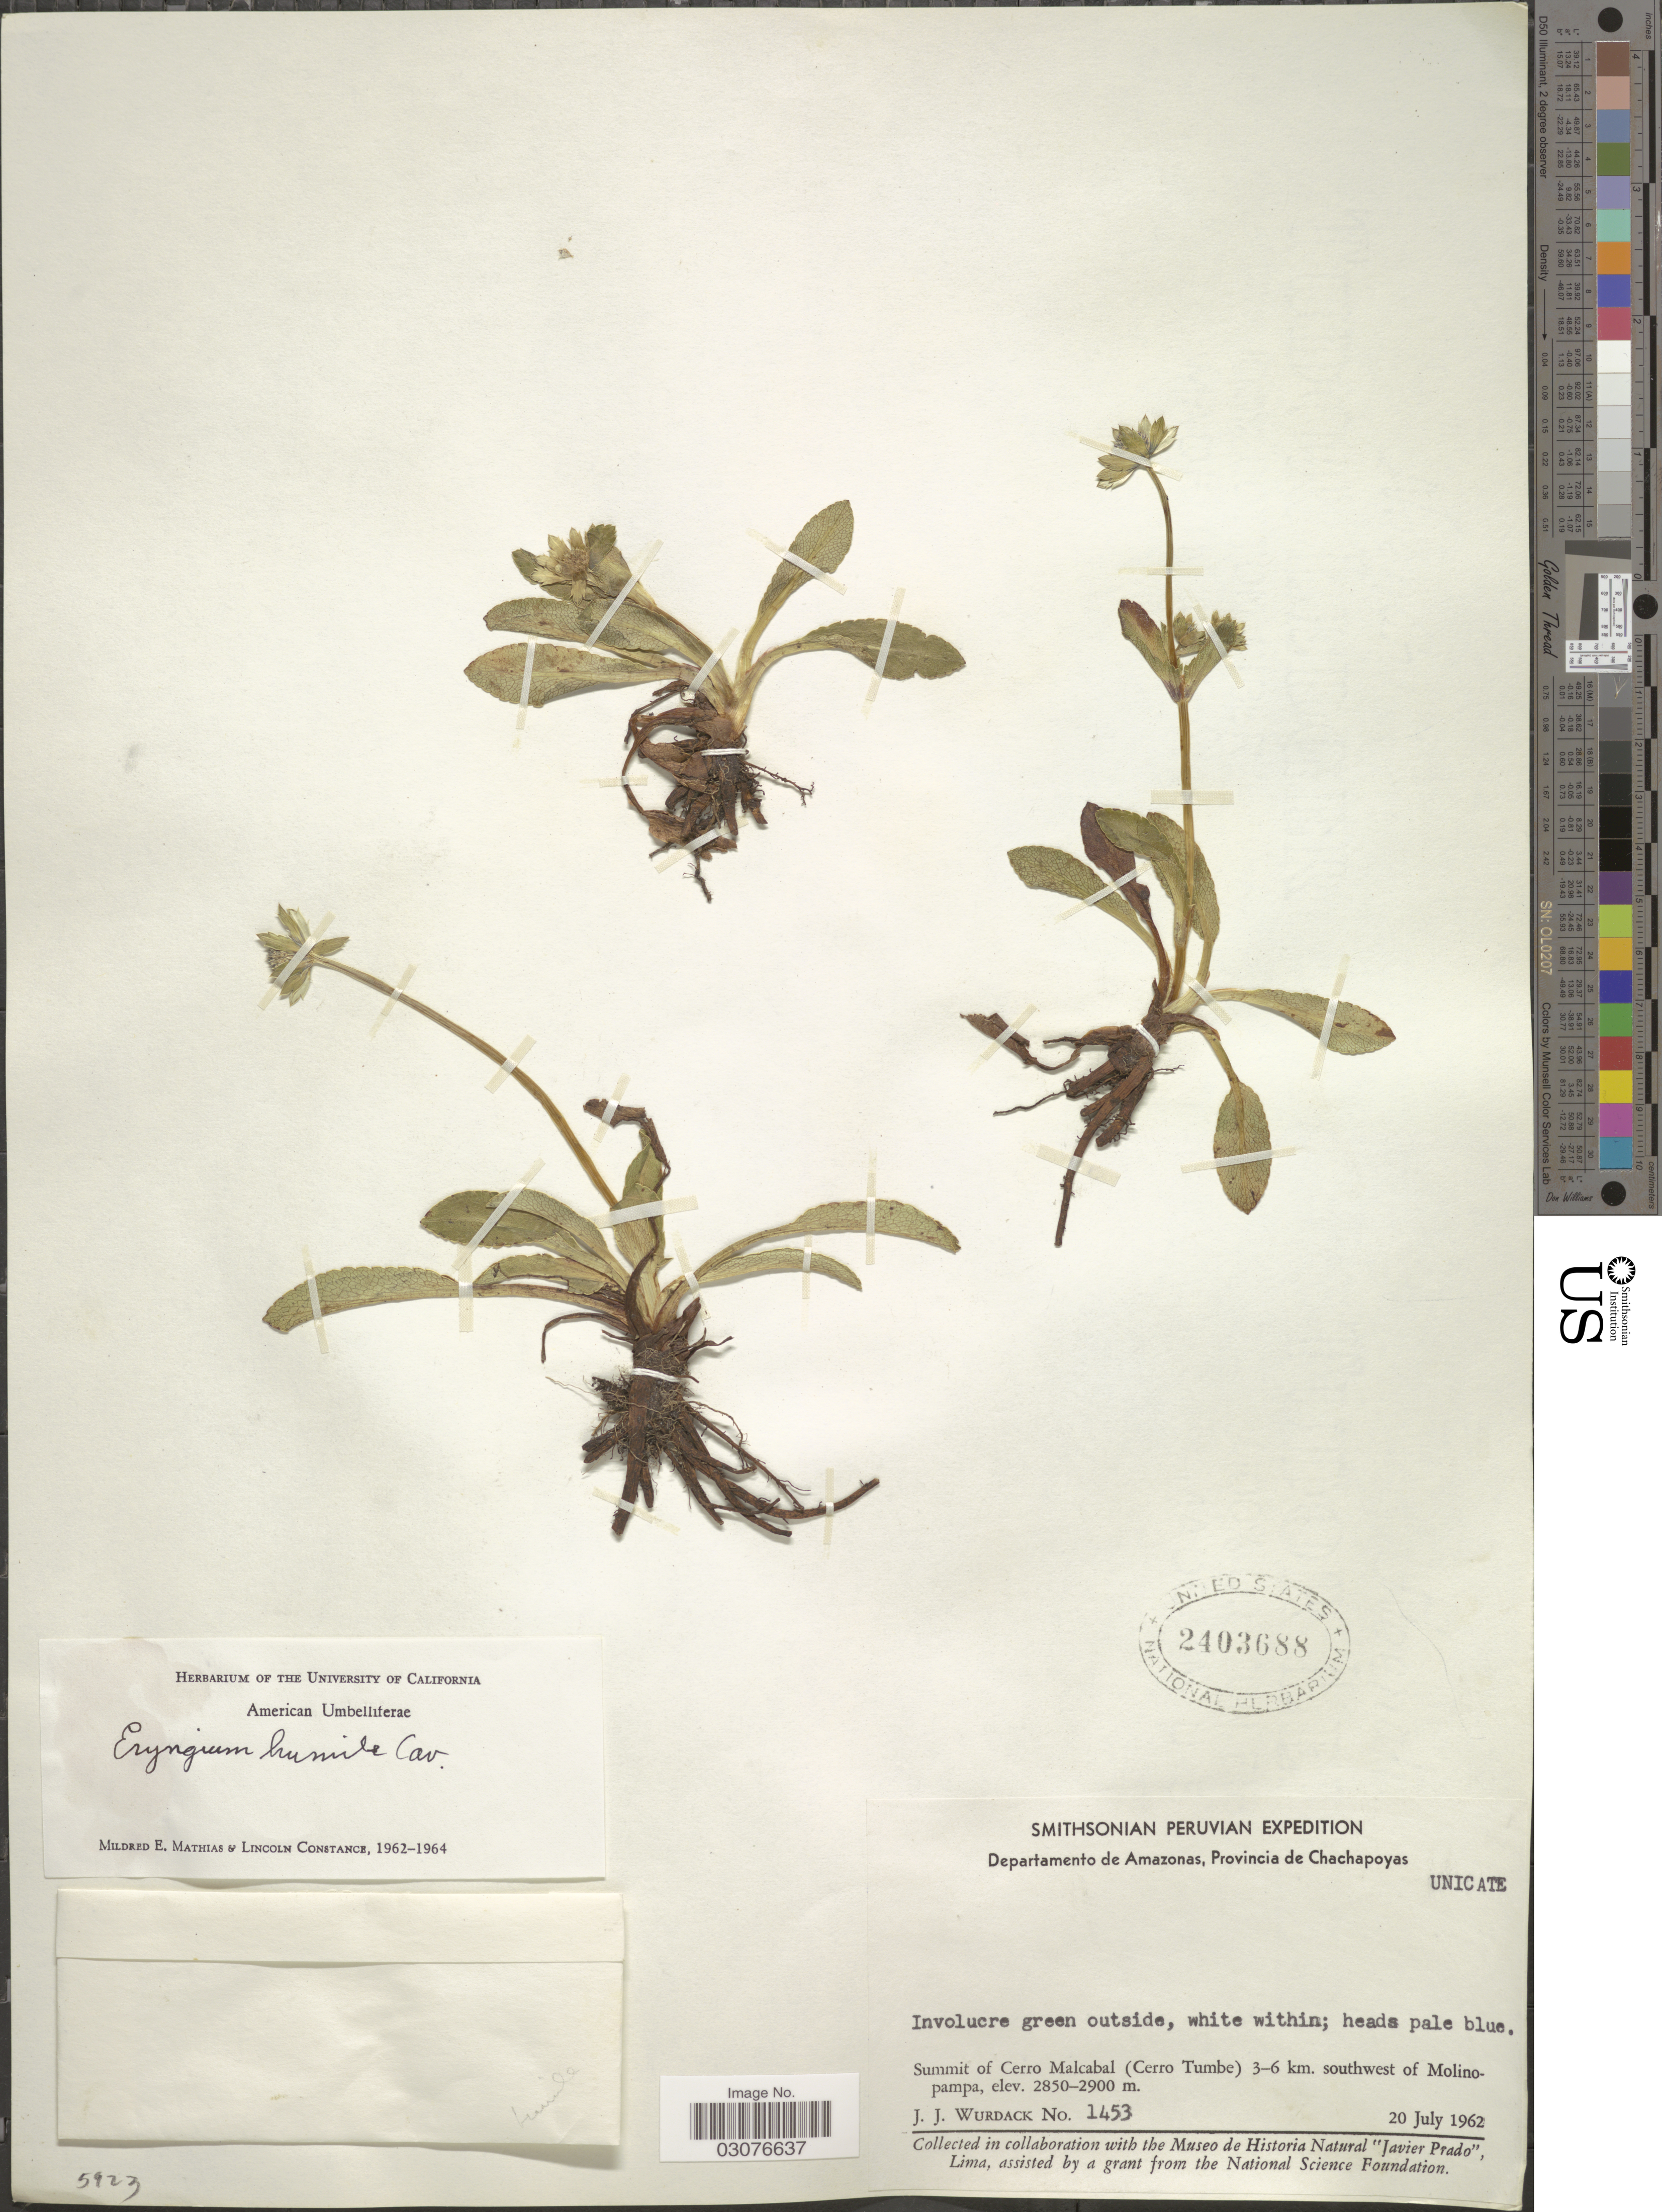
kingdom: Plantae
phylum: Tracheophyta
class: Magnoliopsida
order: Apiales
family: Apiaceae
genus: Eryngium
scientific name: Eryngium humile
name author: Cav.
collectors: J. J. Wurdack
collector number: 1453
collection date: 1962-07-20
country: Peru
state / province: Amazonas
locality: Departamento de Amazonas, Provincia de Chachapoyas, Summit of Cerro Malcabal (Cerro Tumbe) 3-6 km. southwest of Molinopampa.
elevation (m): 2850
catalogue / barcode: US 2403688